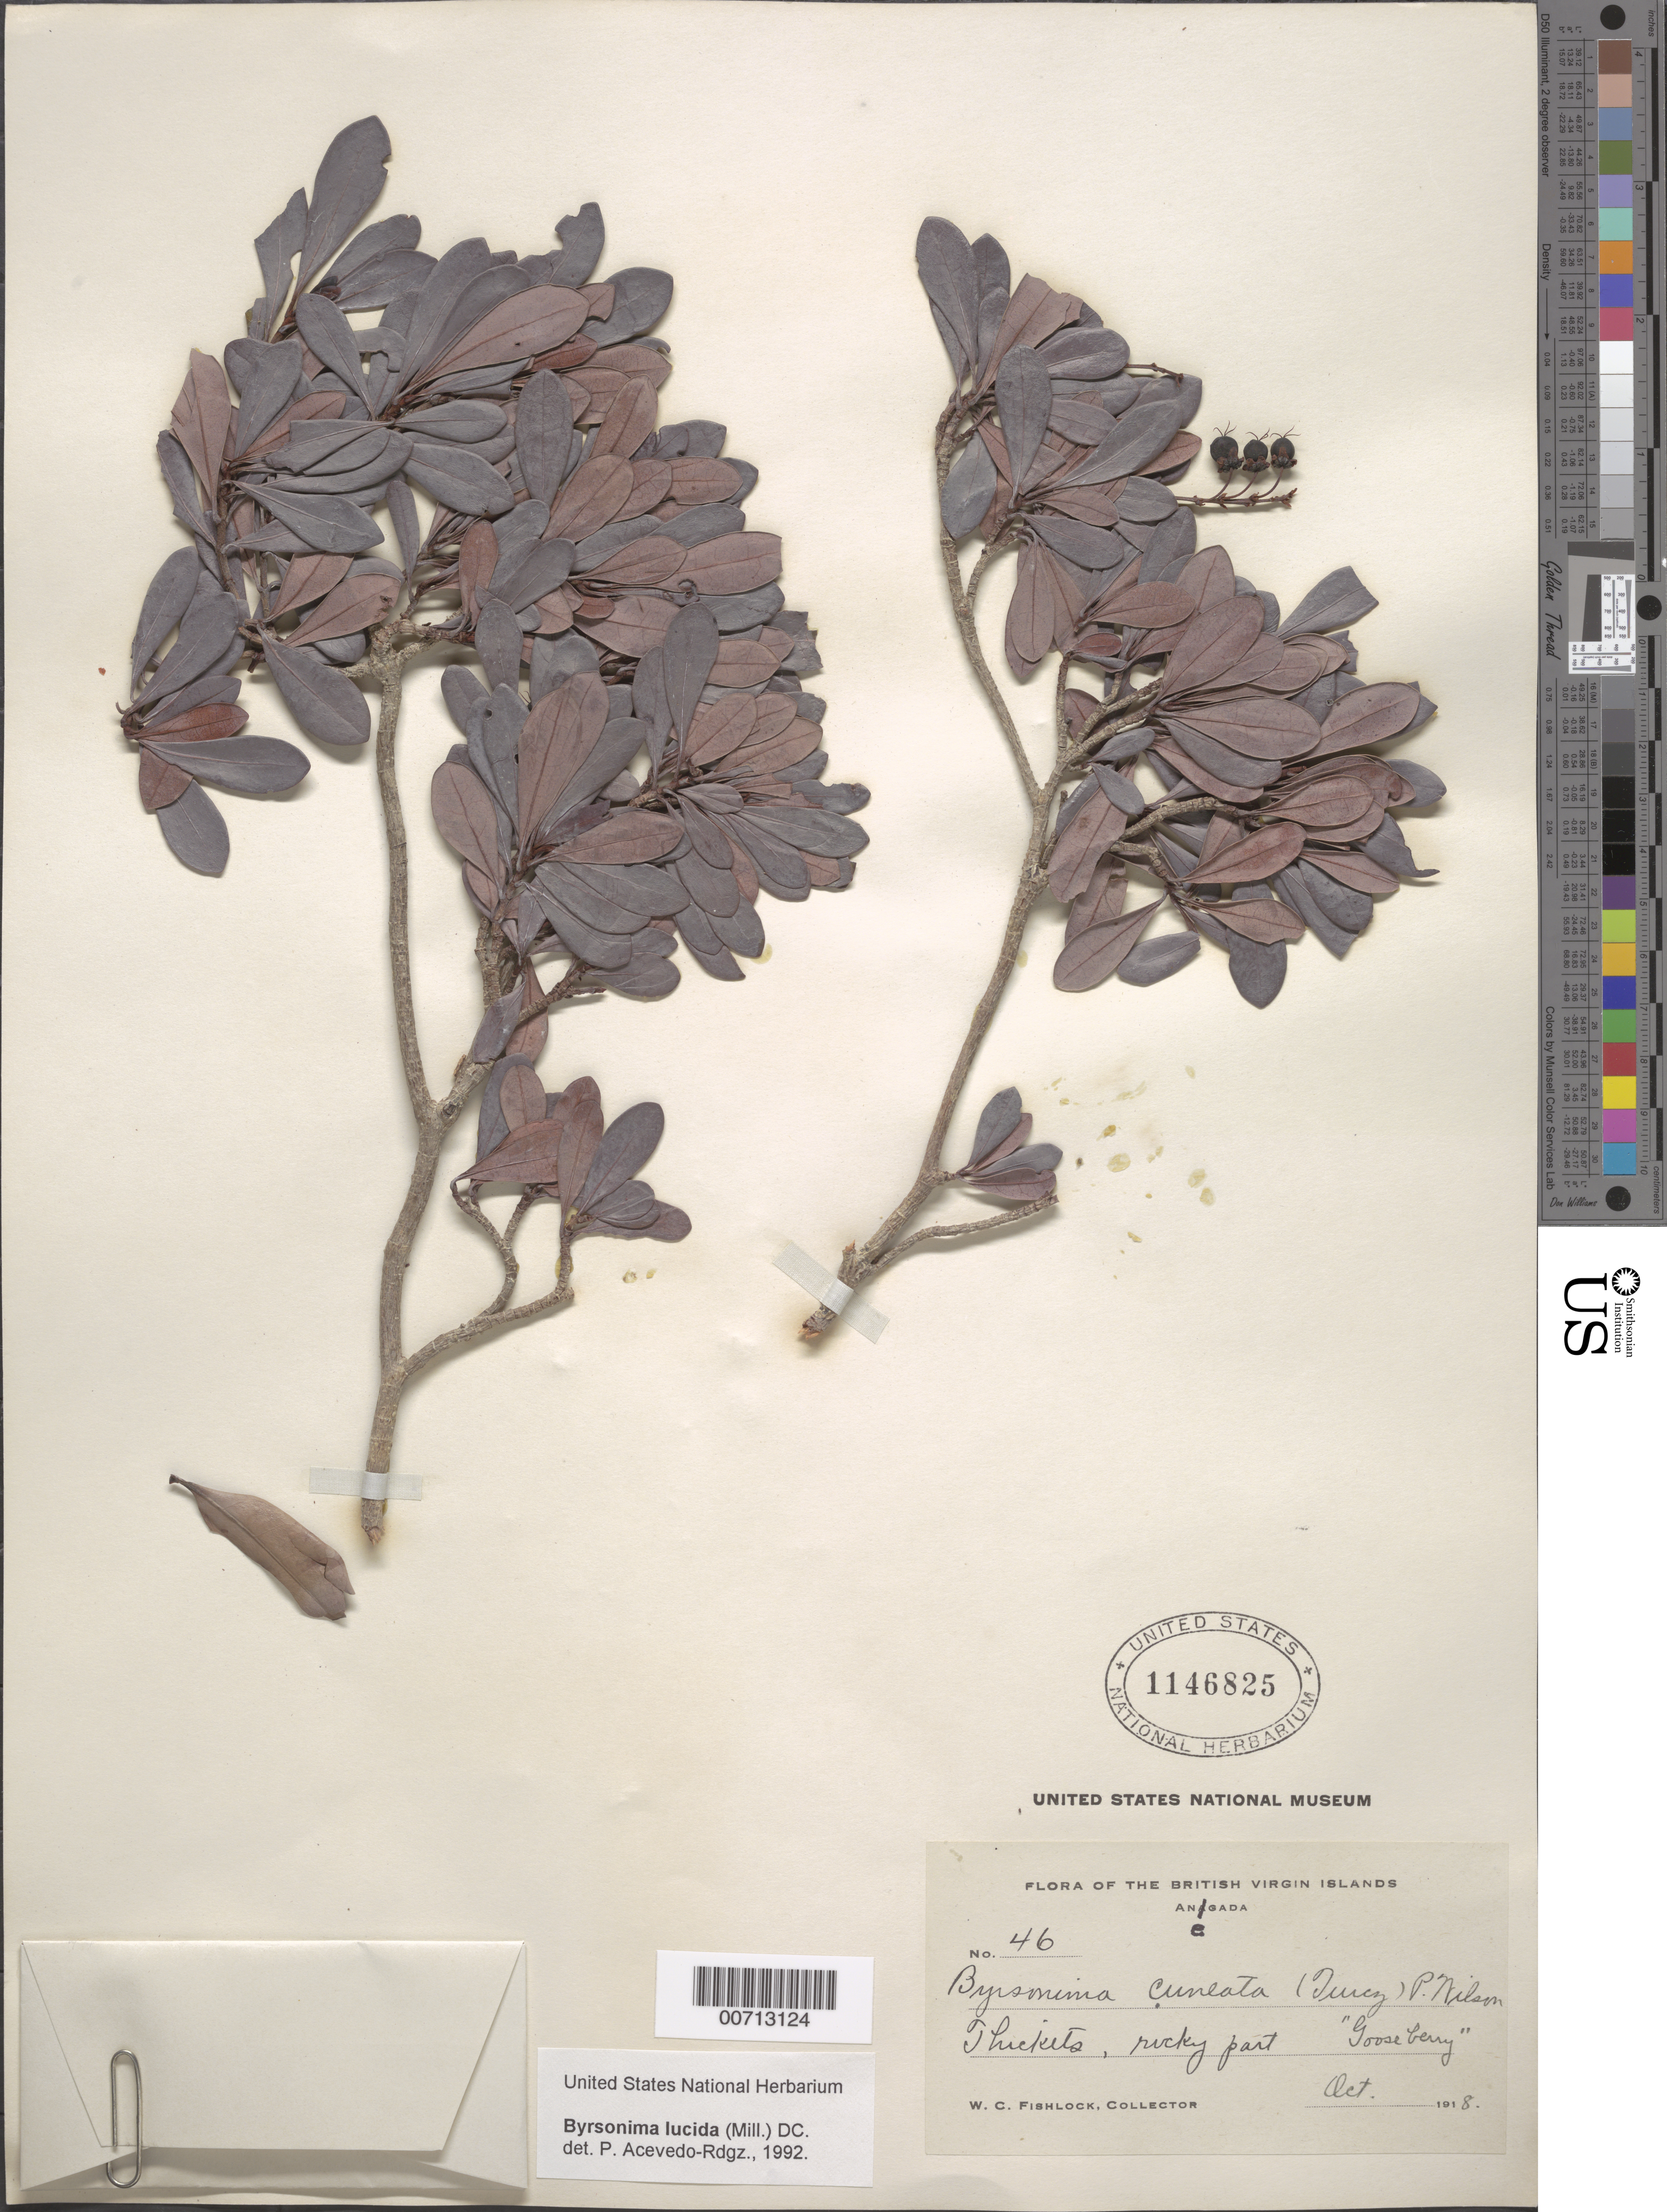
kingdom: Plantae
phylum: Tracheophyta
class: Magnoliopsida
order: Malpighiales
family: Malpighiaceae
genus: Byrsonima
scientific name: Byrsonima lucida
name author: (Mill.) DC.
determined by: Acevedo-Rodríguez, P., (BOT), Smithsonian Institution - National Museum of Natural History (UNITED STATES)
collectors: W. Fishlock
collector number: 46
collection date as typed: Oct 1918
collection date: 1918-10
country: British Virgin Islands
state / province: Anegada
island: Anegada Island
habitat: Thickets, rocky part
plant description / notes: Common name: Goose berry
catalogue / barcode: US 1146825